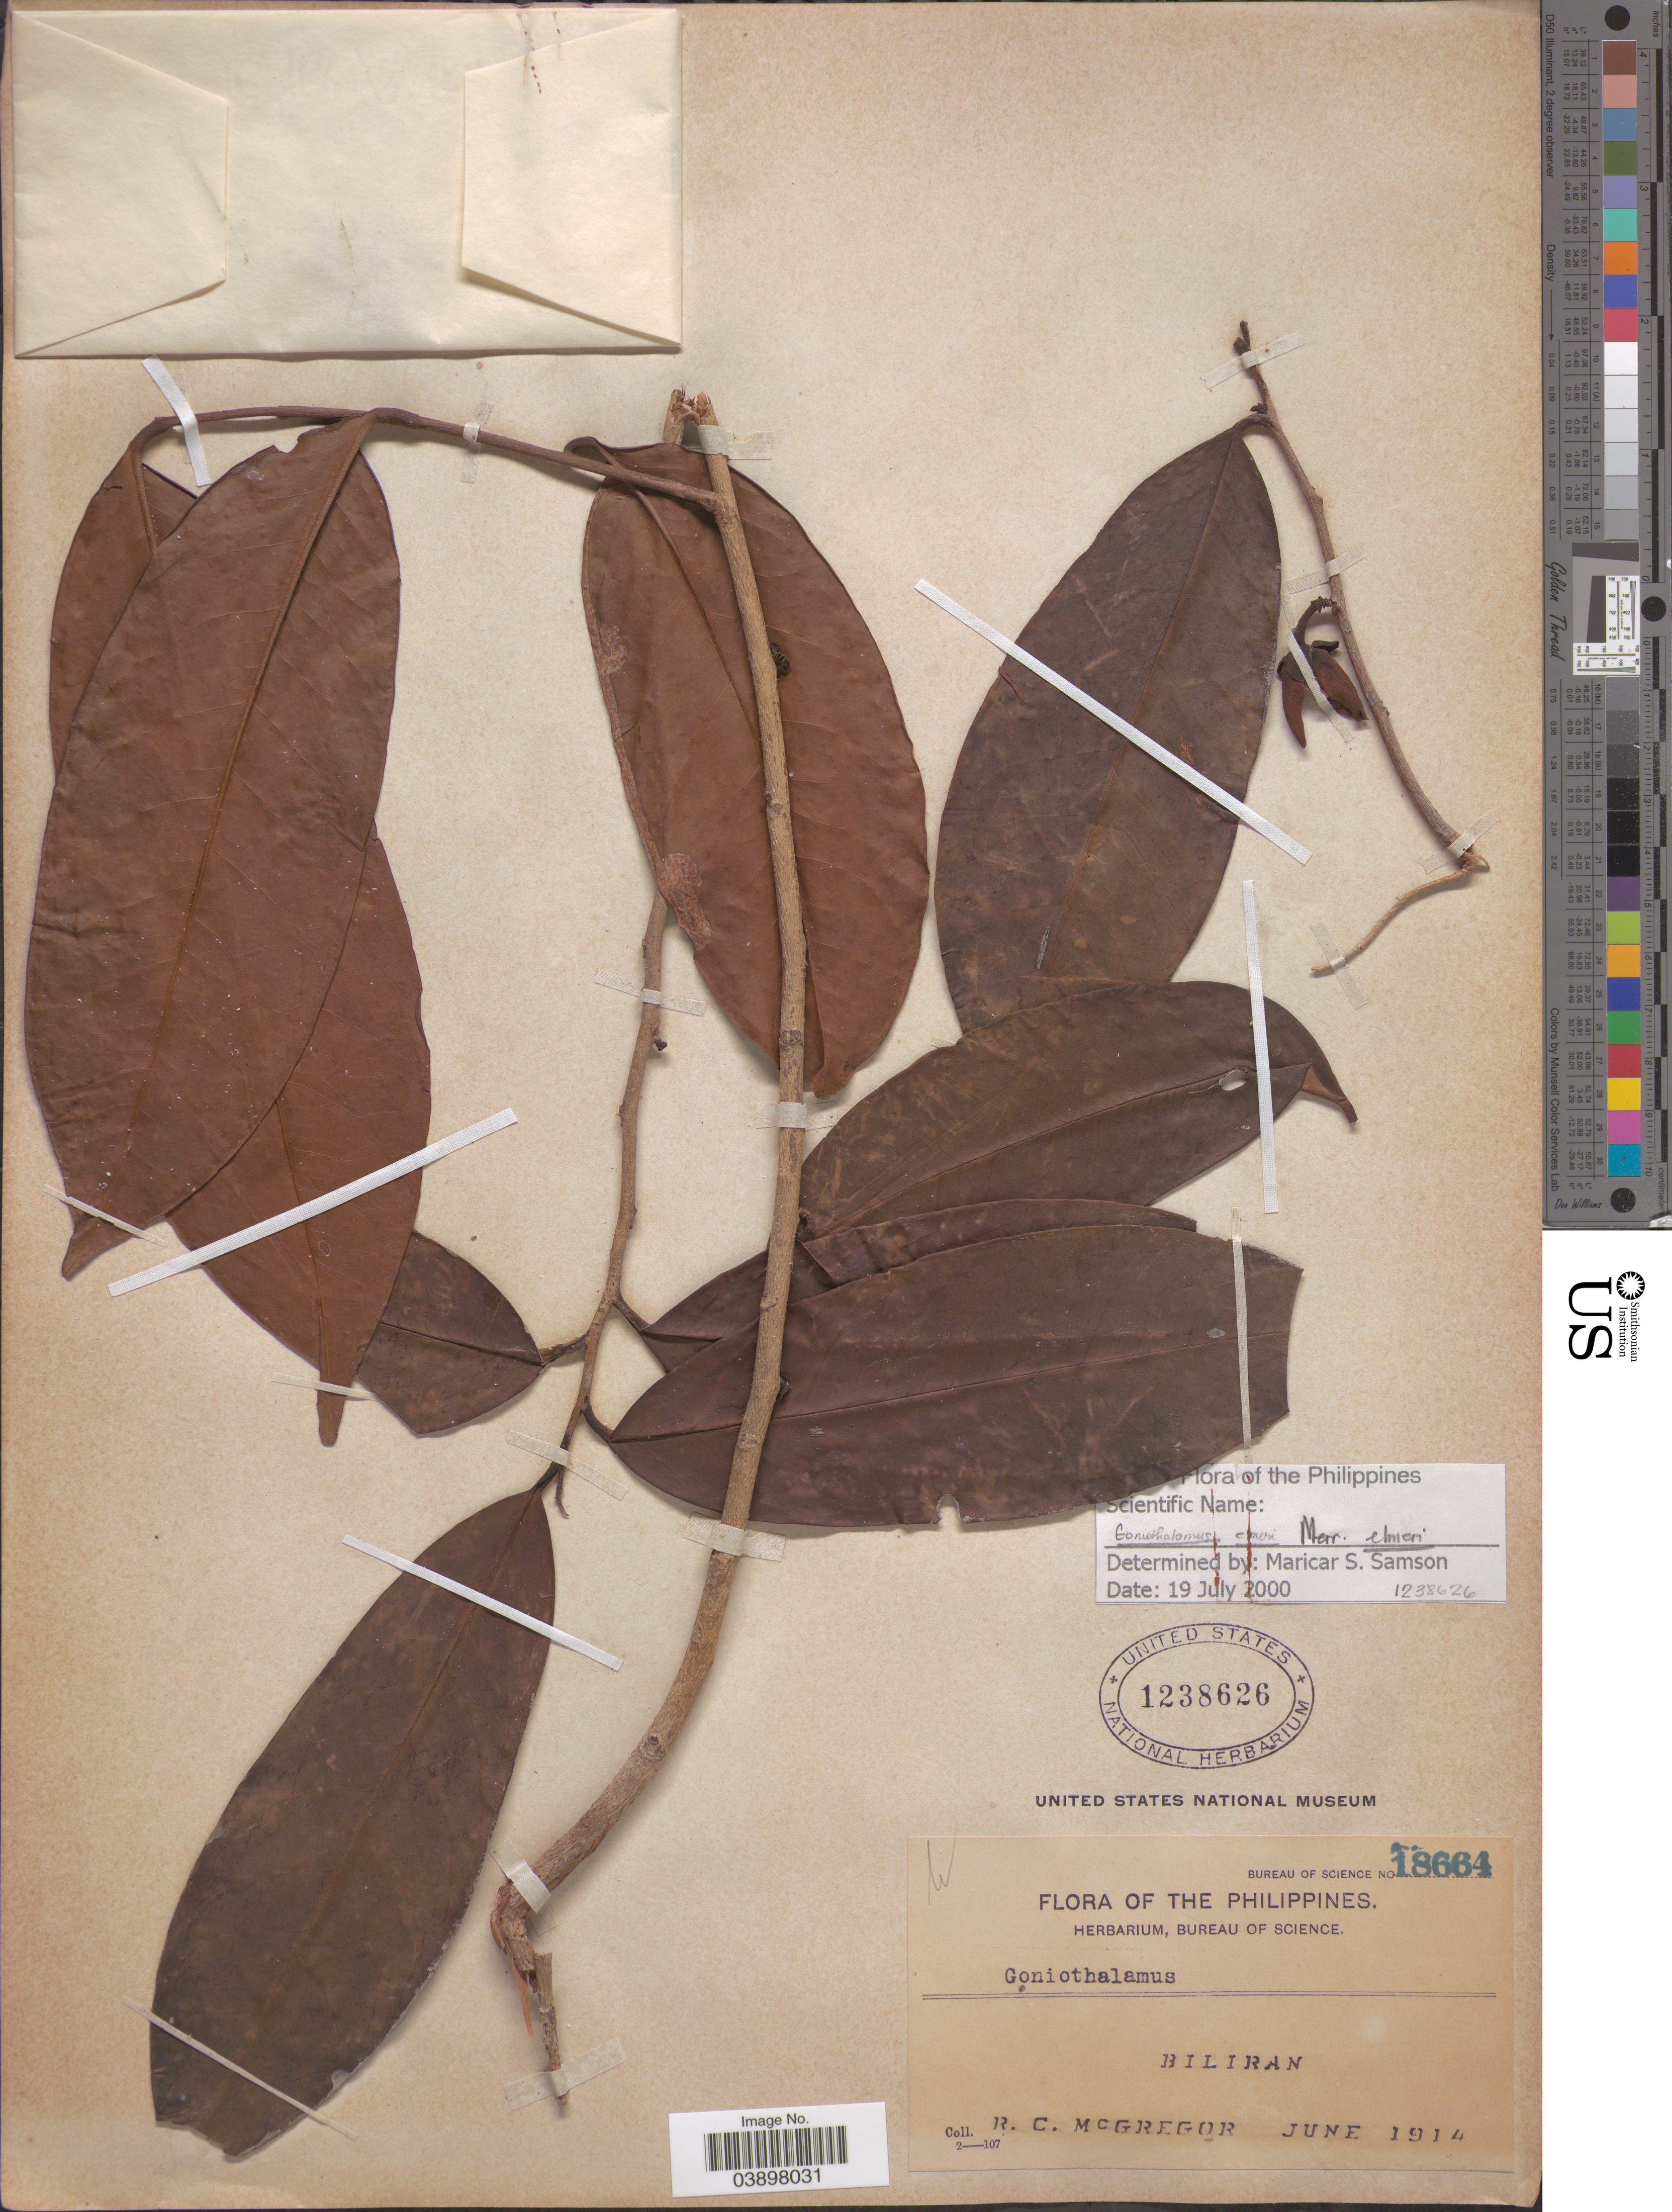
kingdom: Plantae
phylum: Tracheophyta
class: Magnoliopsida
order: Magnoliales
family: Annonaceae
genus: Goniothalamus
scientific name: Goniothalamus elmeri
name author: Merr.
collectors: R. C. McGregor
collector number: Bureau of Science 18664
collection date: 1914-06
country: Philippines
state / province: Eastern Visayas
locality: Biliran.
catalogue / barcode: US 1238626